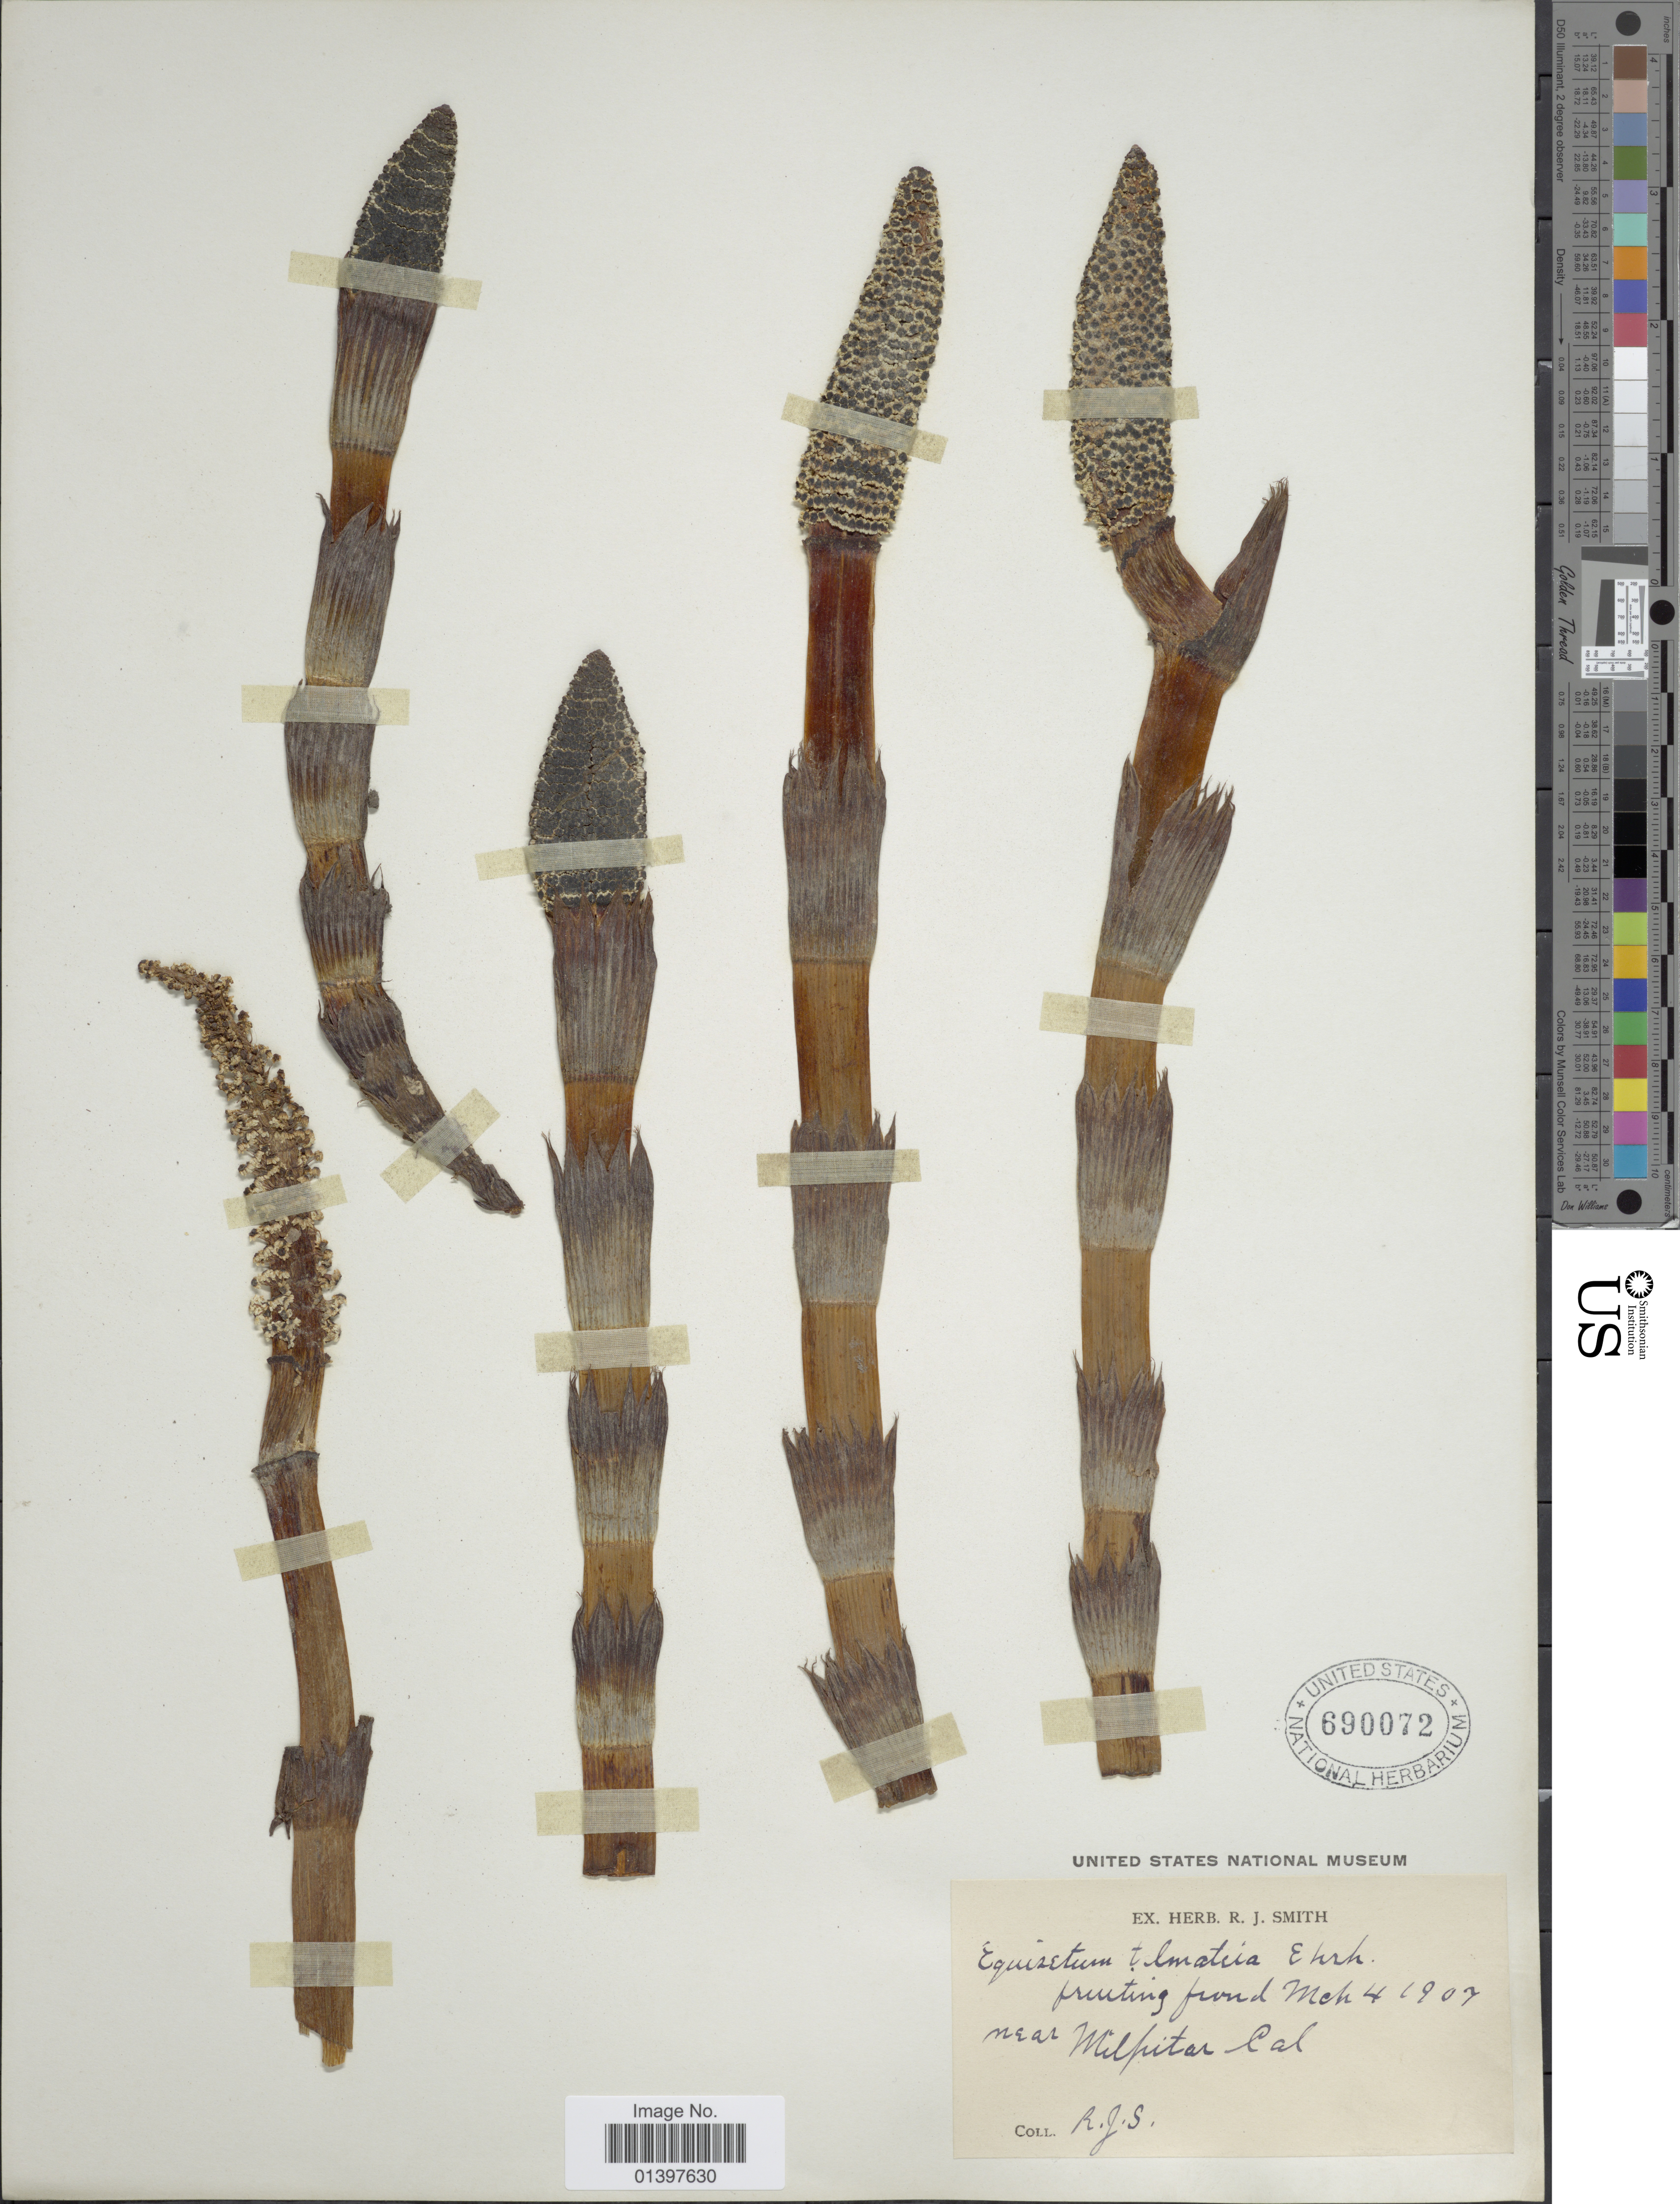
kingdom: Plantae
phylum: Tracheophyta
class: Polypodiopsida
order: Equisetales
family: Equisetaceae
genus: Equisetum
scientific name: Equisetum telmateia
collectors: R. J. Smith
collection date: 1907-03-04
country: United States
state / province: California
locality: Near Milpitar Cal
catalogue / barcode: US 690072